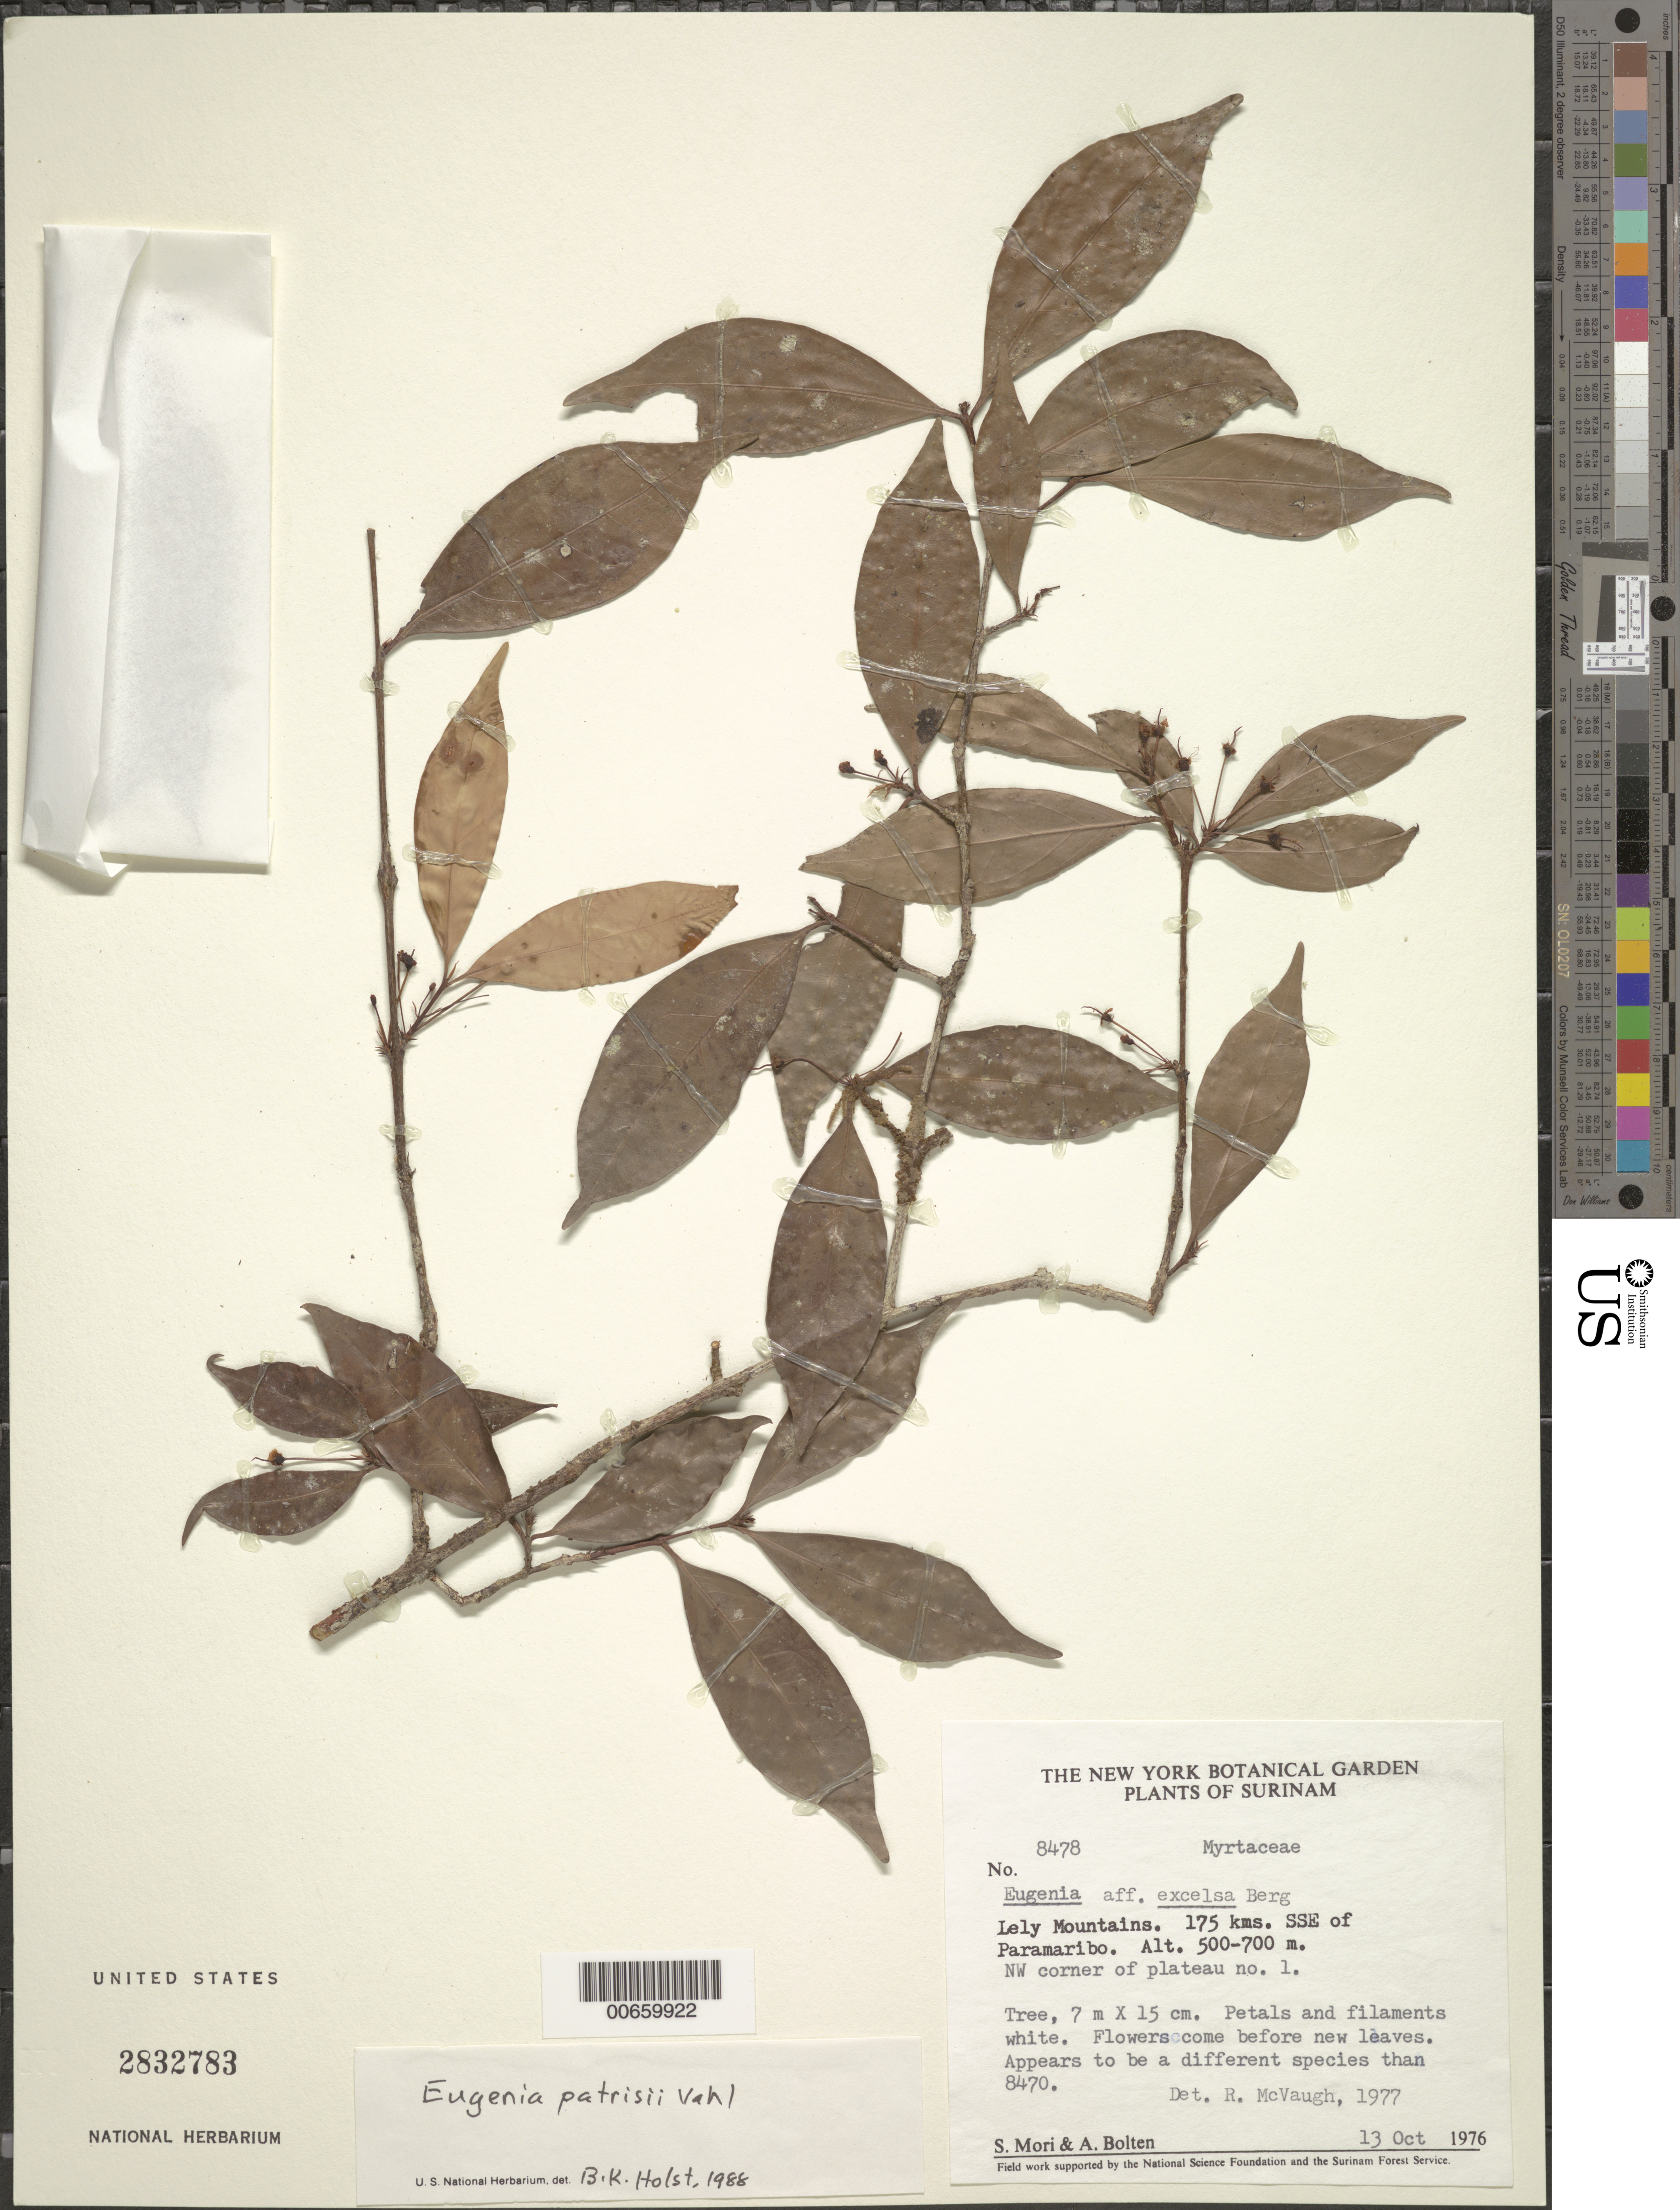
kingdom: Plantae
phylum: Tracheophyta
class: Magnoliopsida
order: Myrtales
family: Myrtaceae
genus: Eugenia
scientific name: Eugenia patrisii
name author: Vahl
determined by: Holst, Bruce K.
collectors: S. Mori & A. Bolten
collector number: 8478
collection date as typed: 13-Oct-76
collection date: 1976-10-13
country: Suriname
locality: Lely Mts., 175 km SSE of Paramaribo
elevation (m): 500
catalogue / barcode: US 2832783